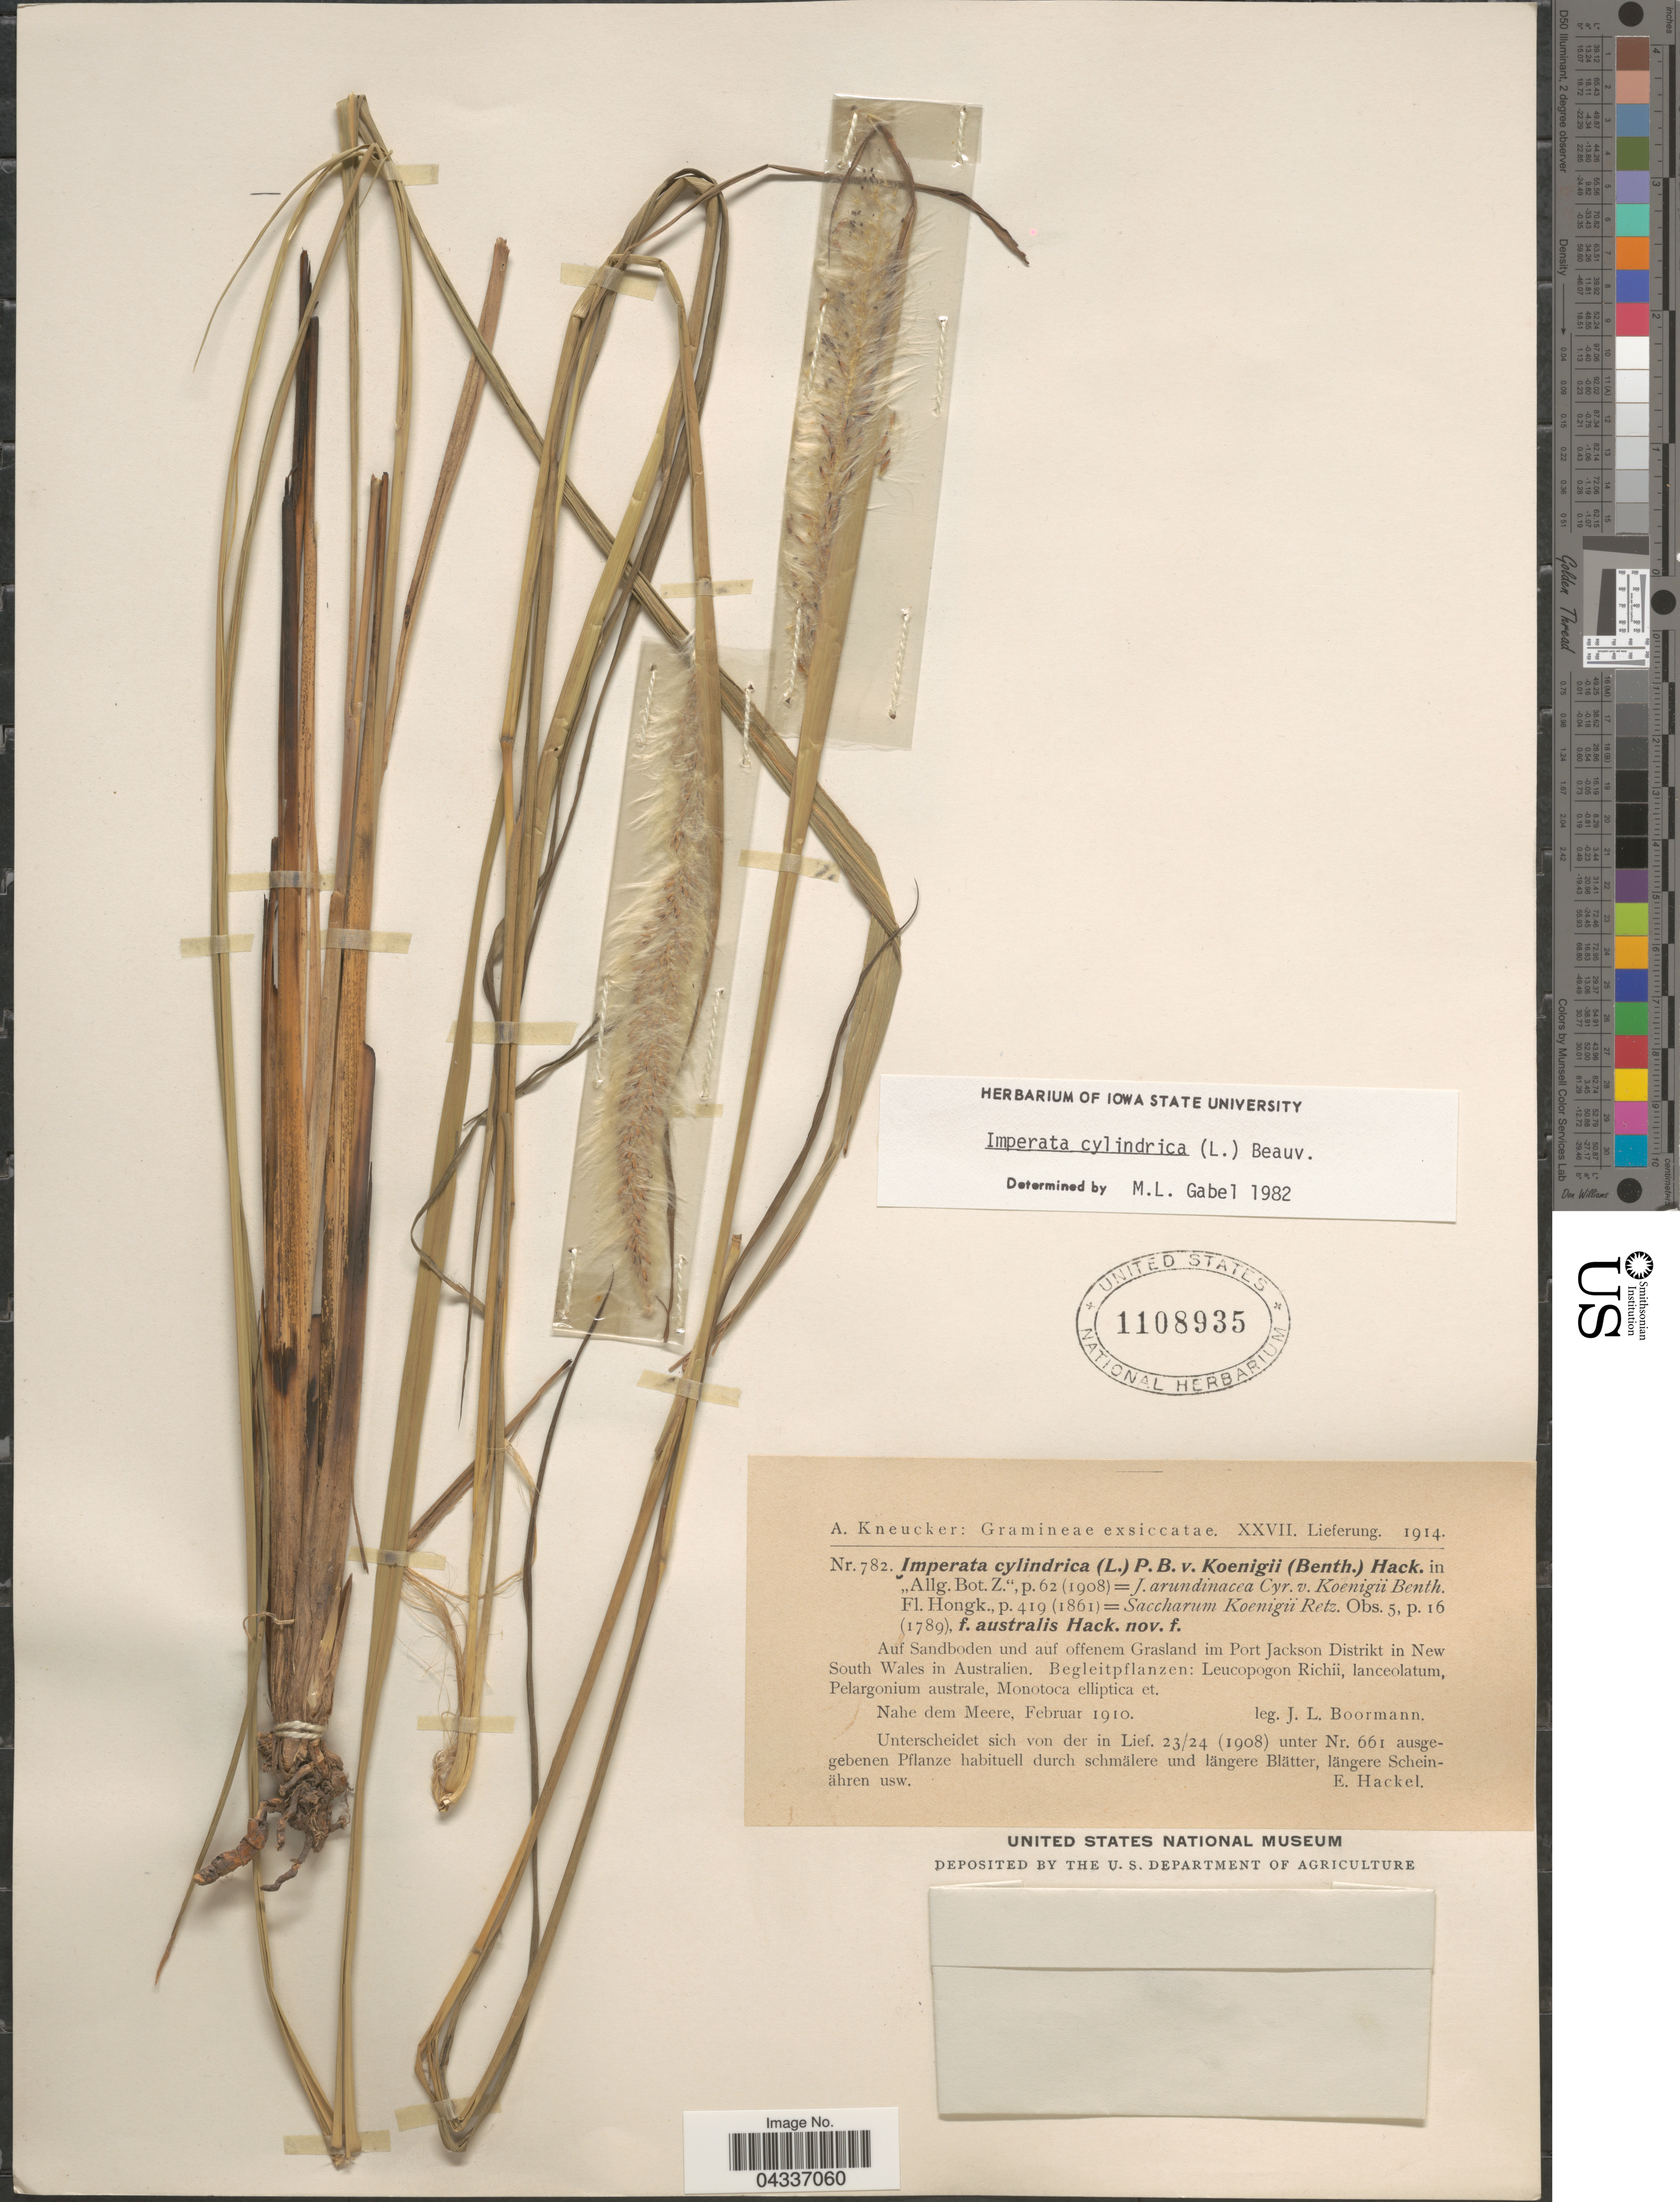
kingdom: Plantae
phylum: Tracheophyta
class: Liliopsida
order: Poales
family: Poaceae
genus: Imperata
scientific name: Imperata cylindrica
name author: (L.) P. Beauv.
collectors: J. Boorman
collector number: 782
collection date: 1910-02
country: Australia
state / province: New South Wales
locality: Auf Sandboden und auf offenem Grasland im Port Jackson Distrikt.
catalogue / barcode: US 1108935